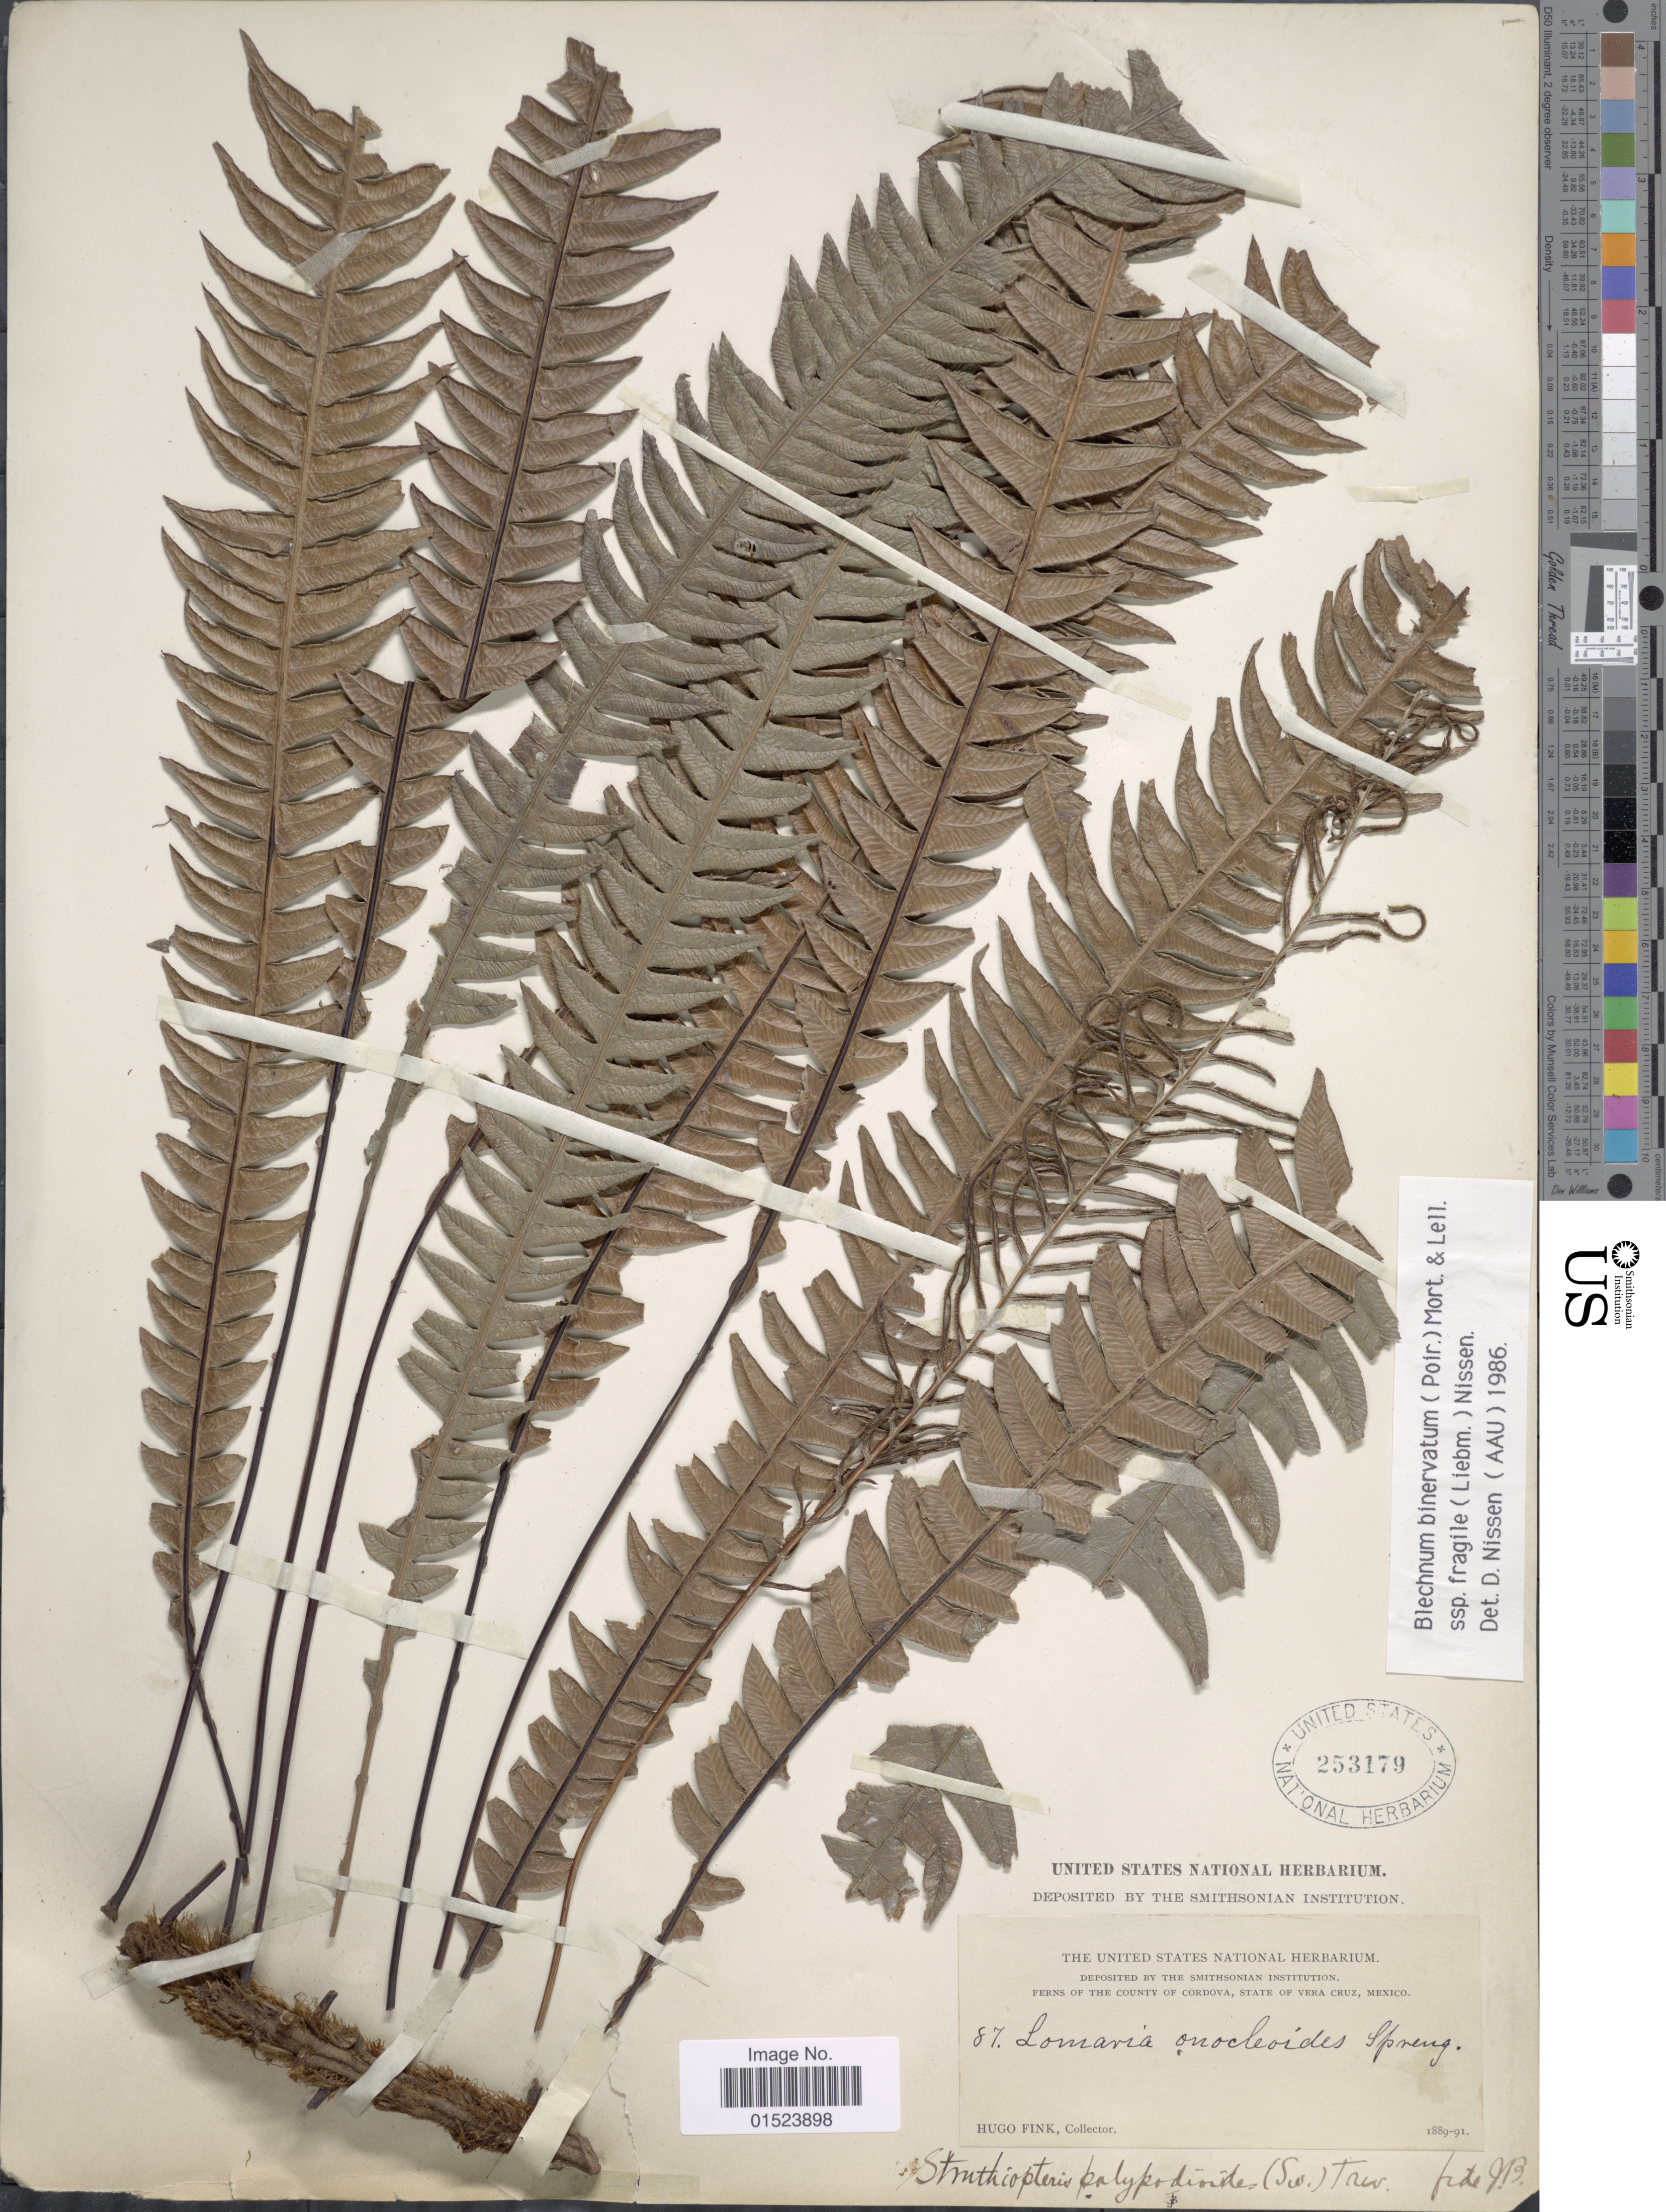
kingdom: Plantae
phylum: Tracheophyta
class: Polypodiopsida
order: Polypodiales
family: Blechnaceae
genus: Blechnum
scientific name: Blechnum fragile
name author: (Liebm.) C.V. Morton & Lellinger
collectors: H. Fink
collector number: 87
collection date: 1889/1891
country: Mexico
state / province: Veracruz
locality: Ferns of the County of Cordova, Vera Cruz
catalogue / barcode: US 253179